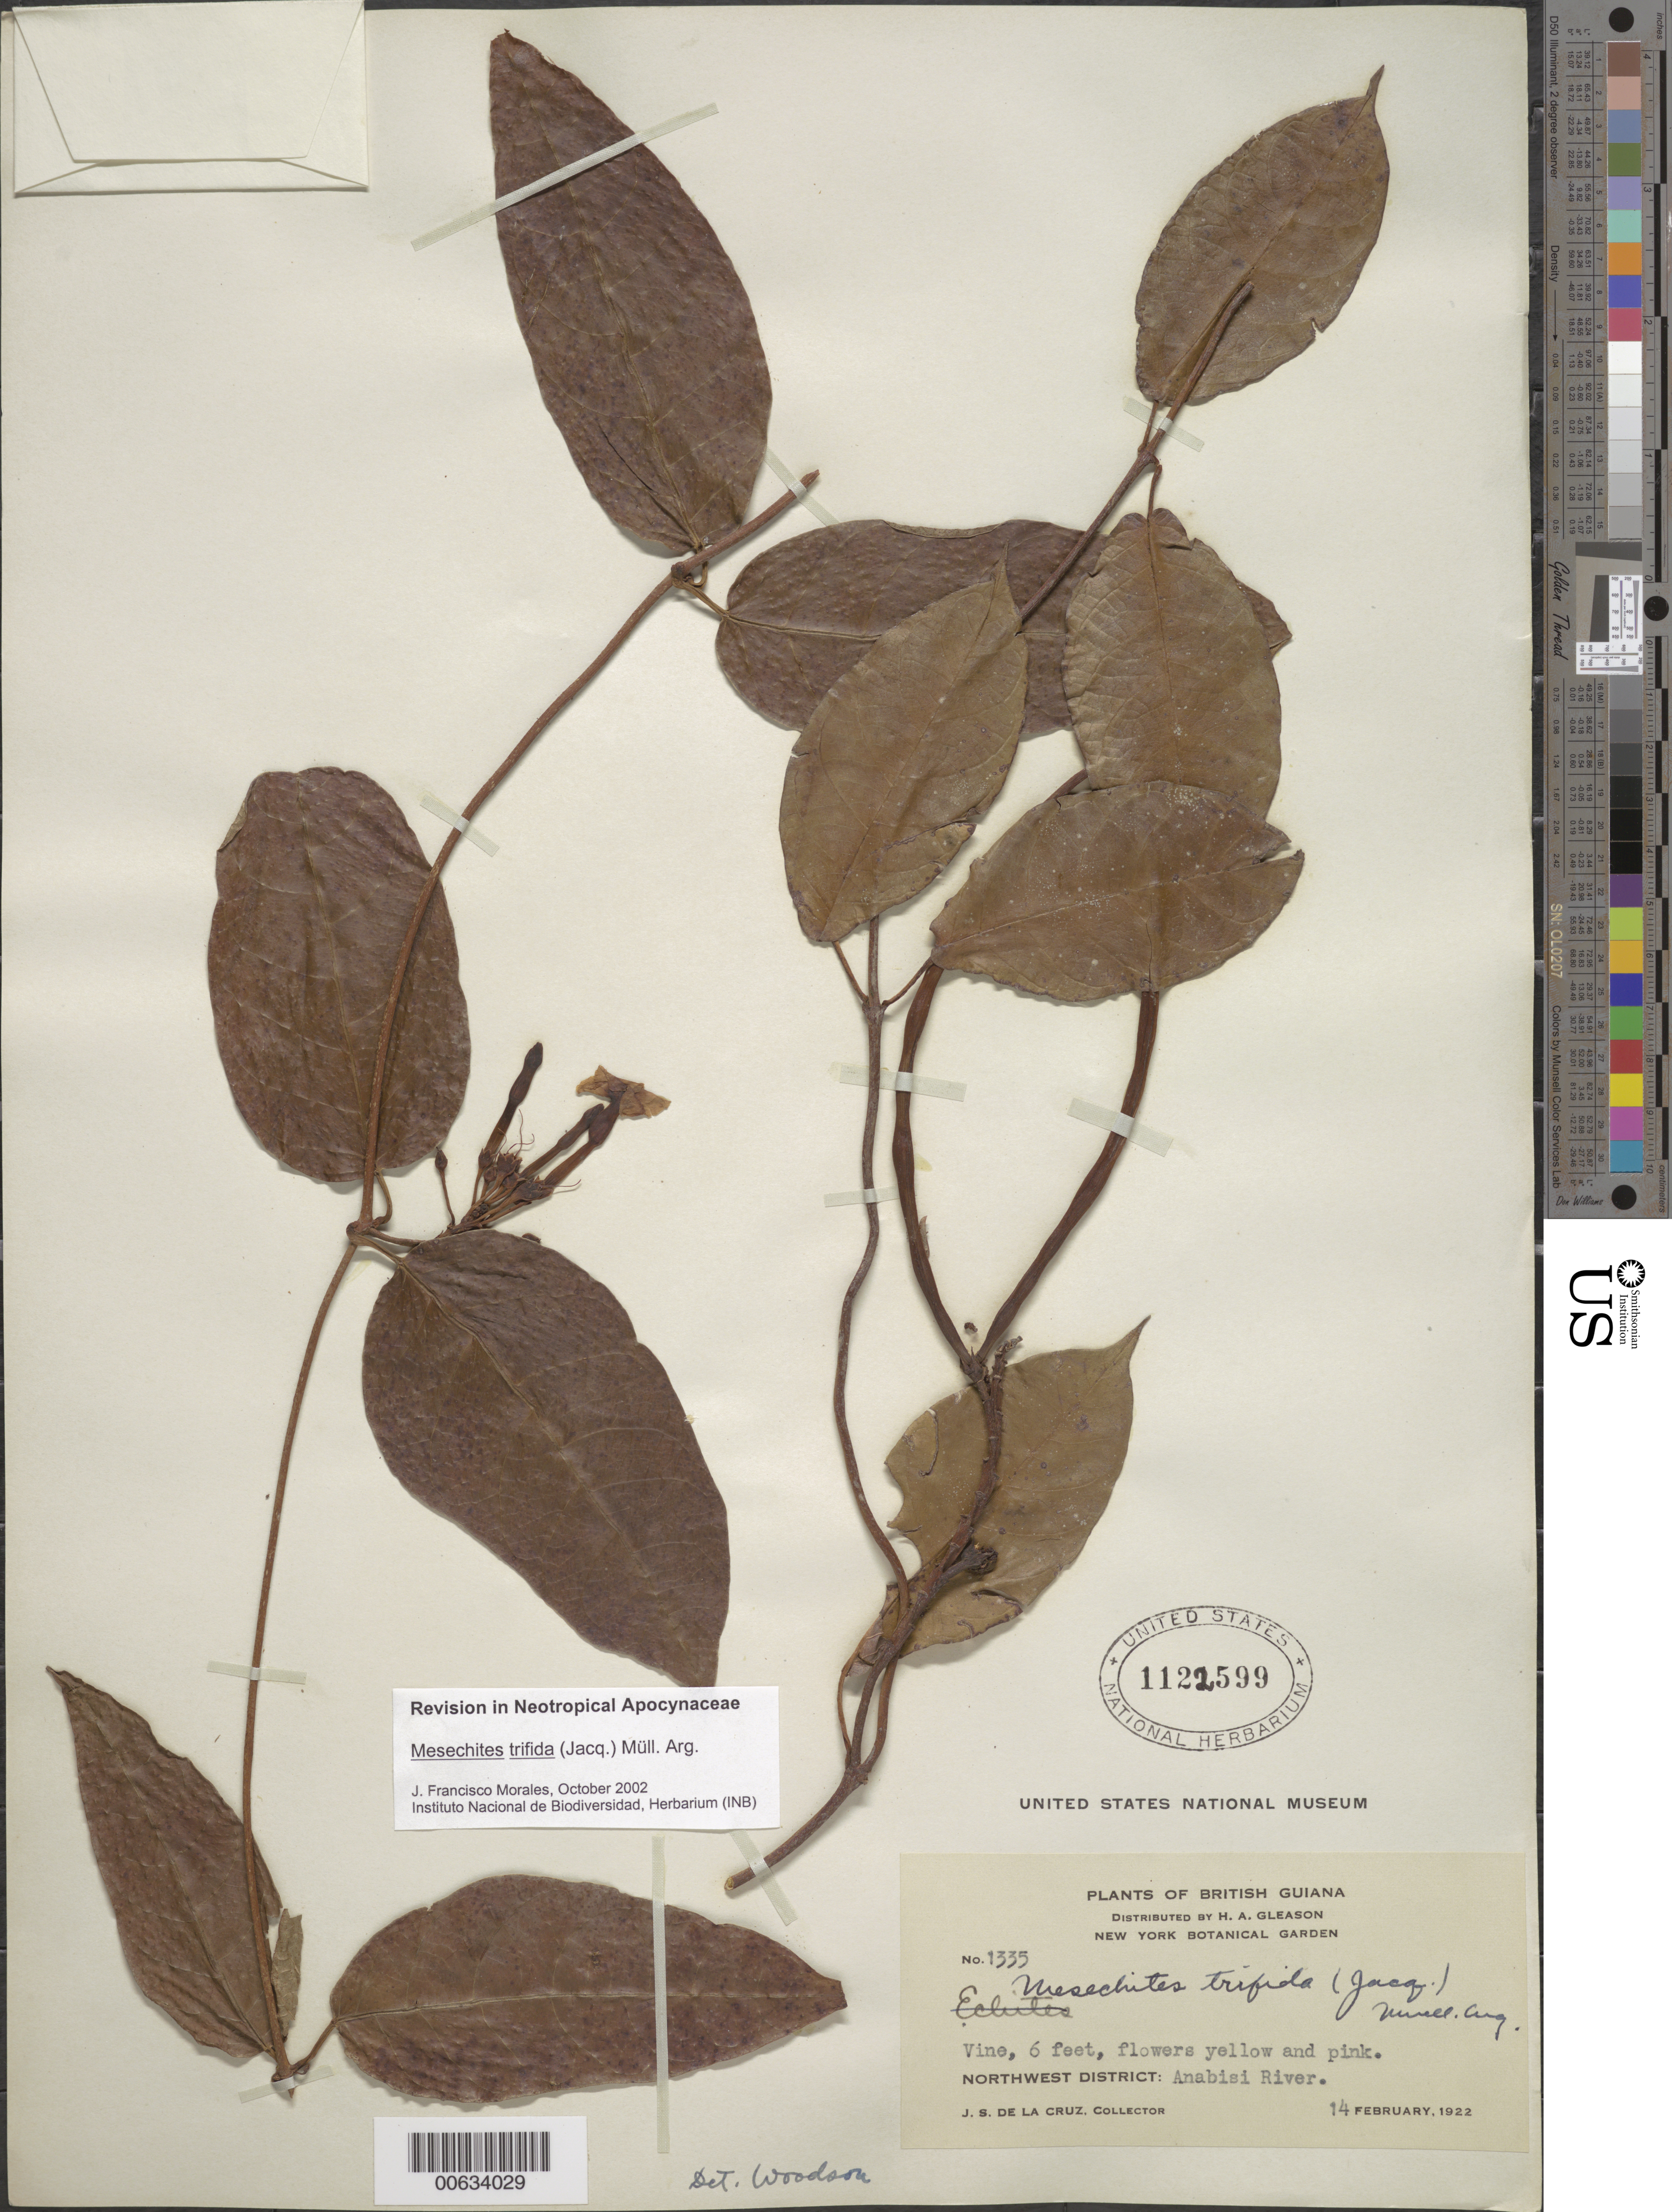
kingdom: Plantae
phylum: Tracheophyta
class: Magnoliopsida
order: Gentianales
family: Apocynaceae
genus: Mesechites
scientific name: Mesechites trifidus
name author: (Jacq.) Müll. Arg.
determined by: Woodson, R. E., Jr.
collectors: J. S. de la Cruz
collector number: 1335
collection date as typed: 14-Feb-22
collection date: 1922-02-14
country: Guyana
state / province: Barima-Waini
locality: Anabisi River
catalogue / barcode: US 1122599